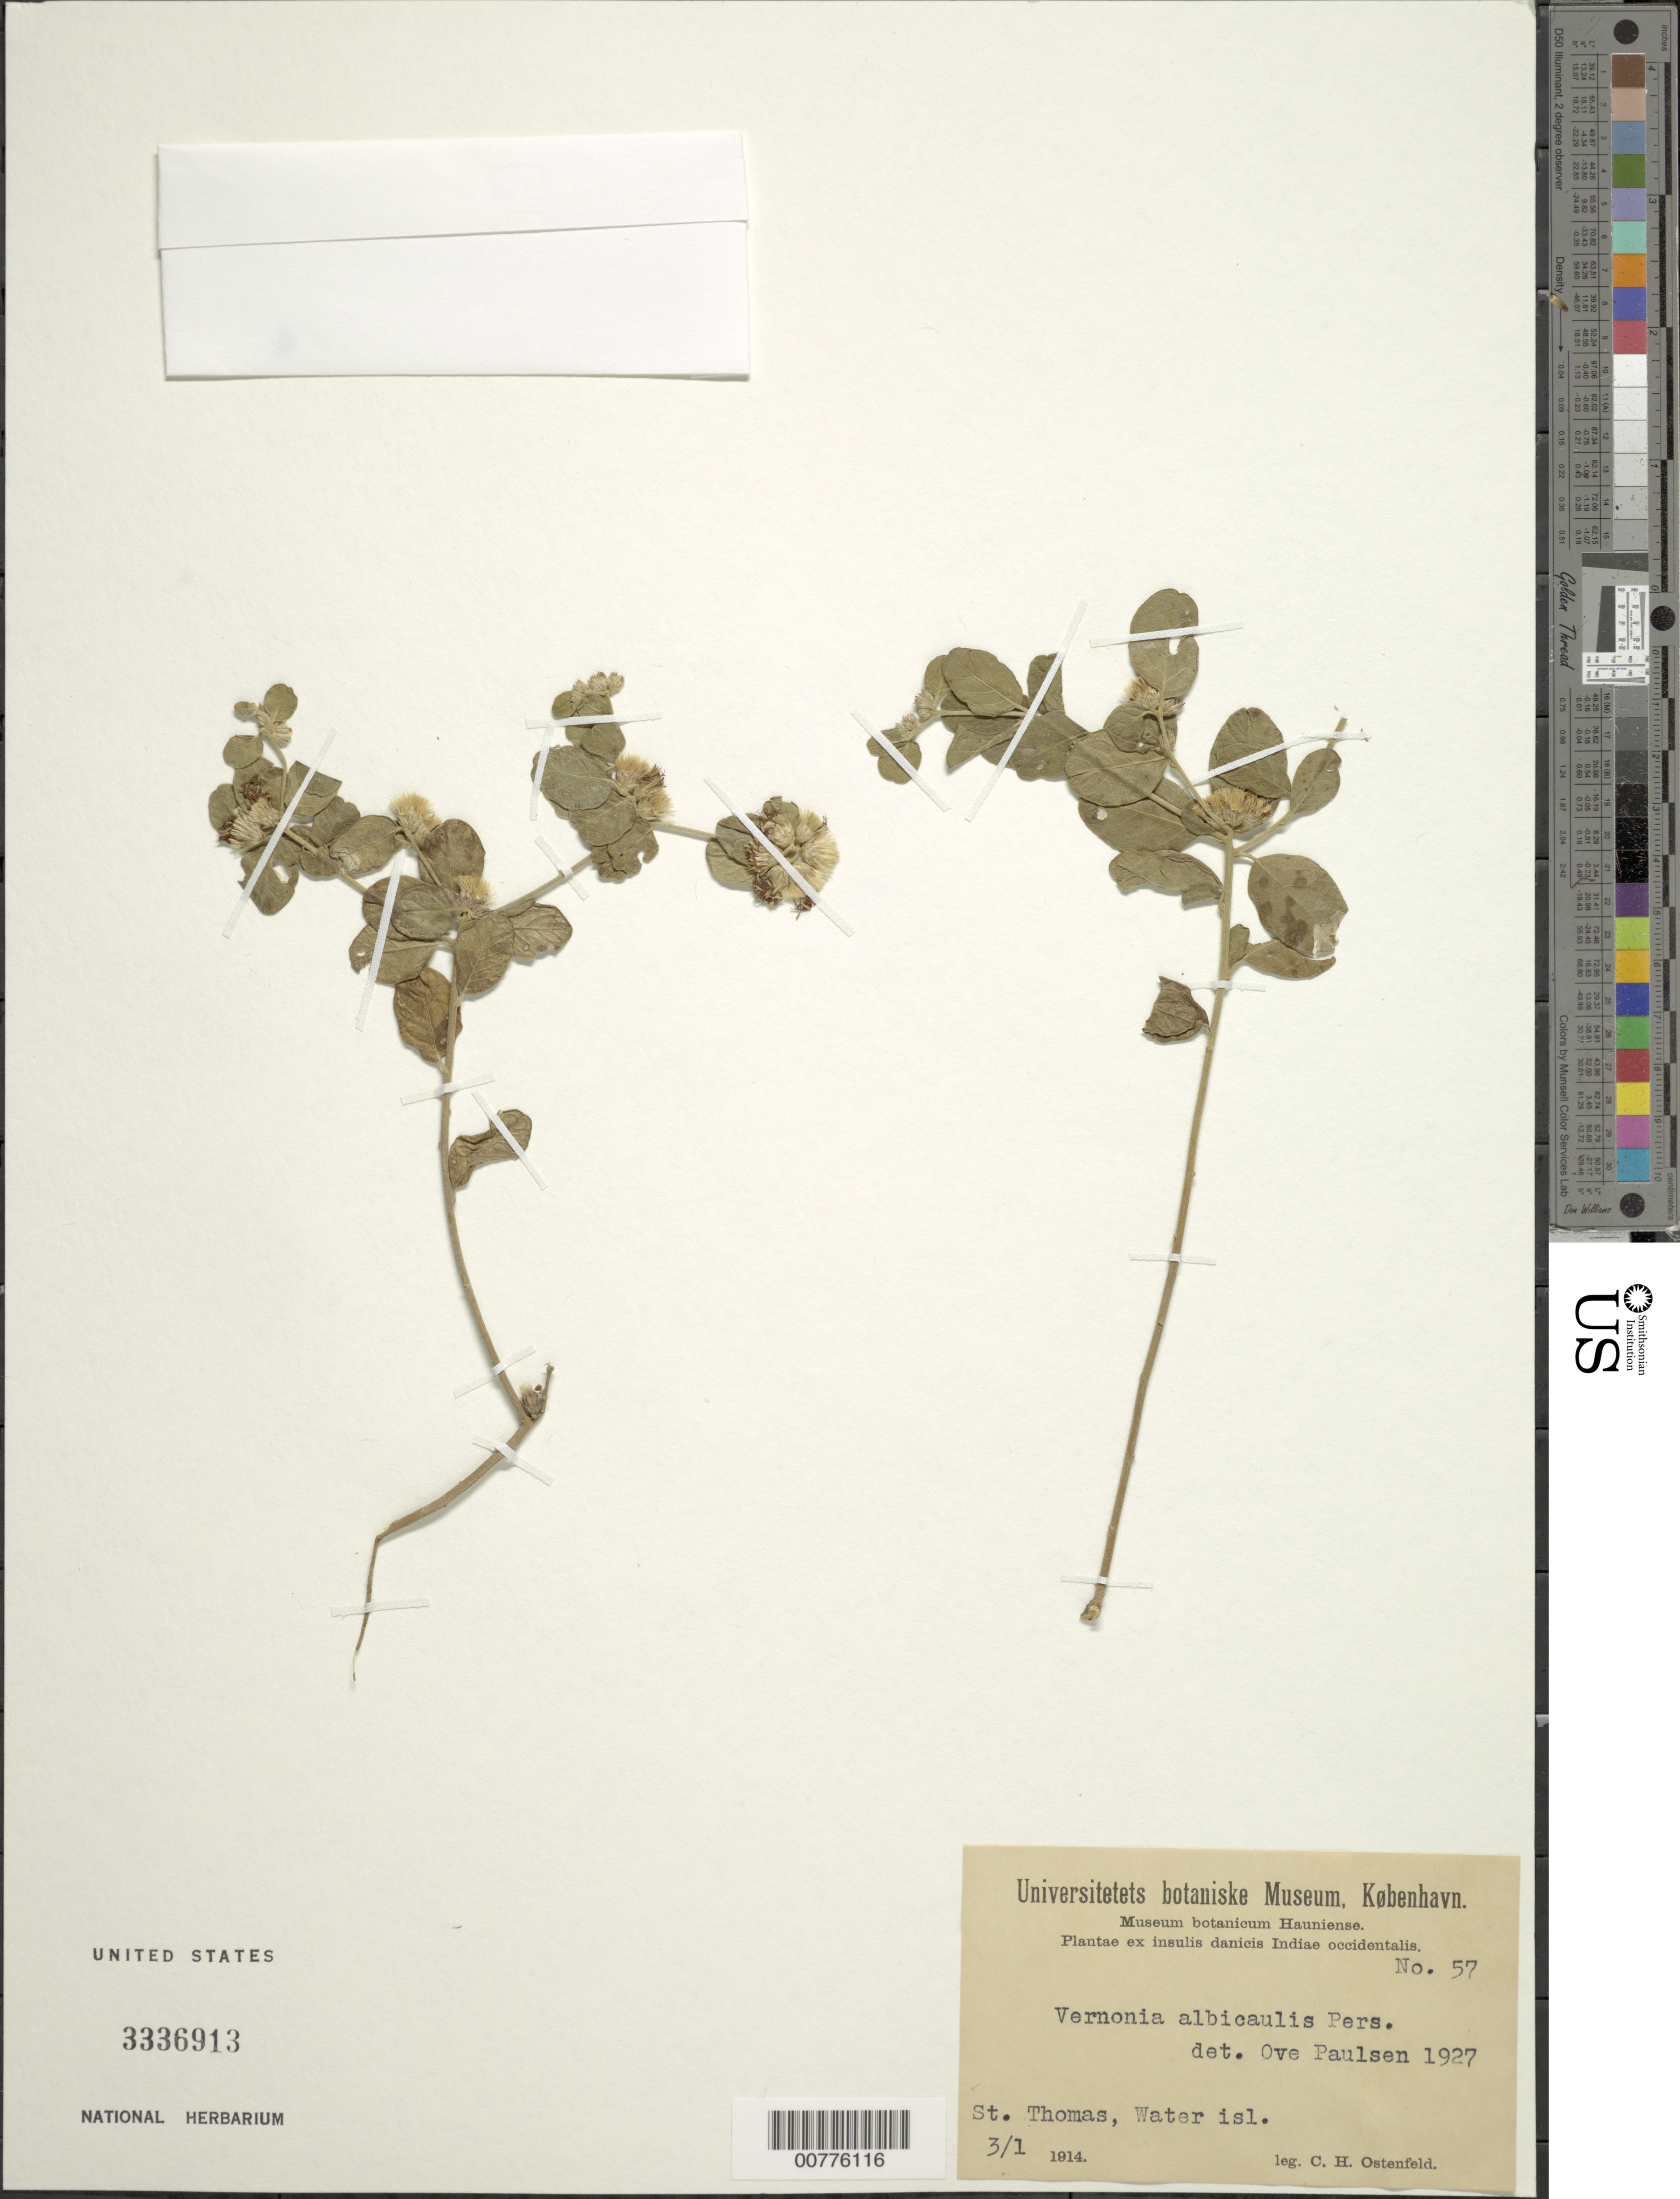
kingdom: Plantae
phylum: Tracheophyta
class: Magnoliopsida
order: Asterales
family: Asteraceae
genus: Lepidaploa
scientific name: Lepidaploa glabra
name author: (Willd.) H. Rob.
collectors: C. Ostenfeld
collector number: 57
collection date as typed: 01 Mar 1914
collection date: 1914-03-01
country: U.S. Virgin Islands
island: St. Thomas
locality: Water Island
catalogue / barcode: US 3336913